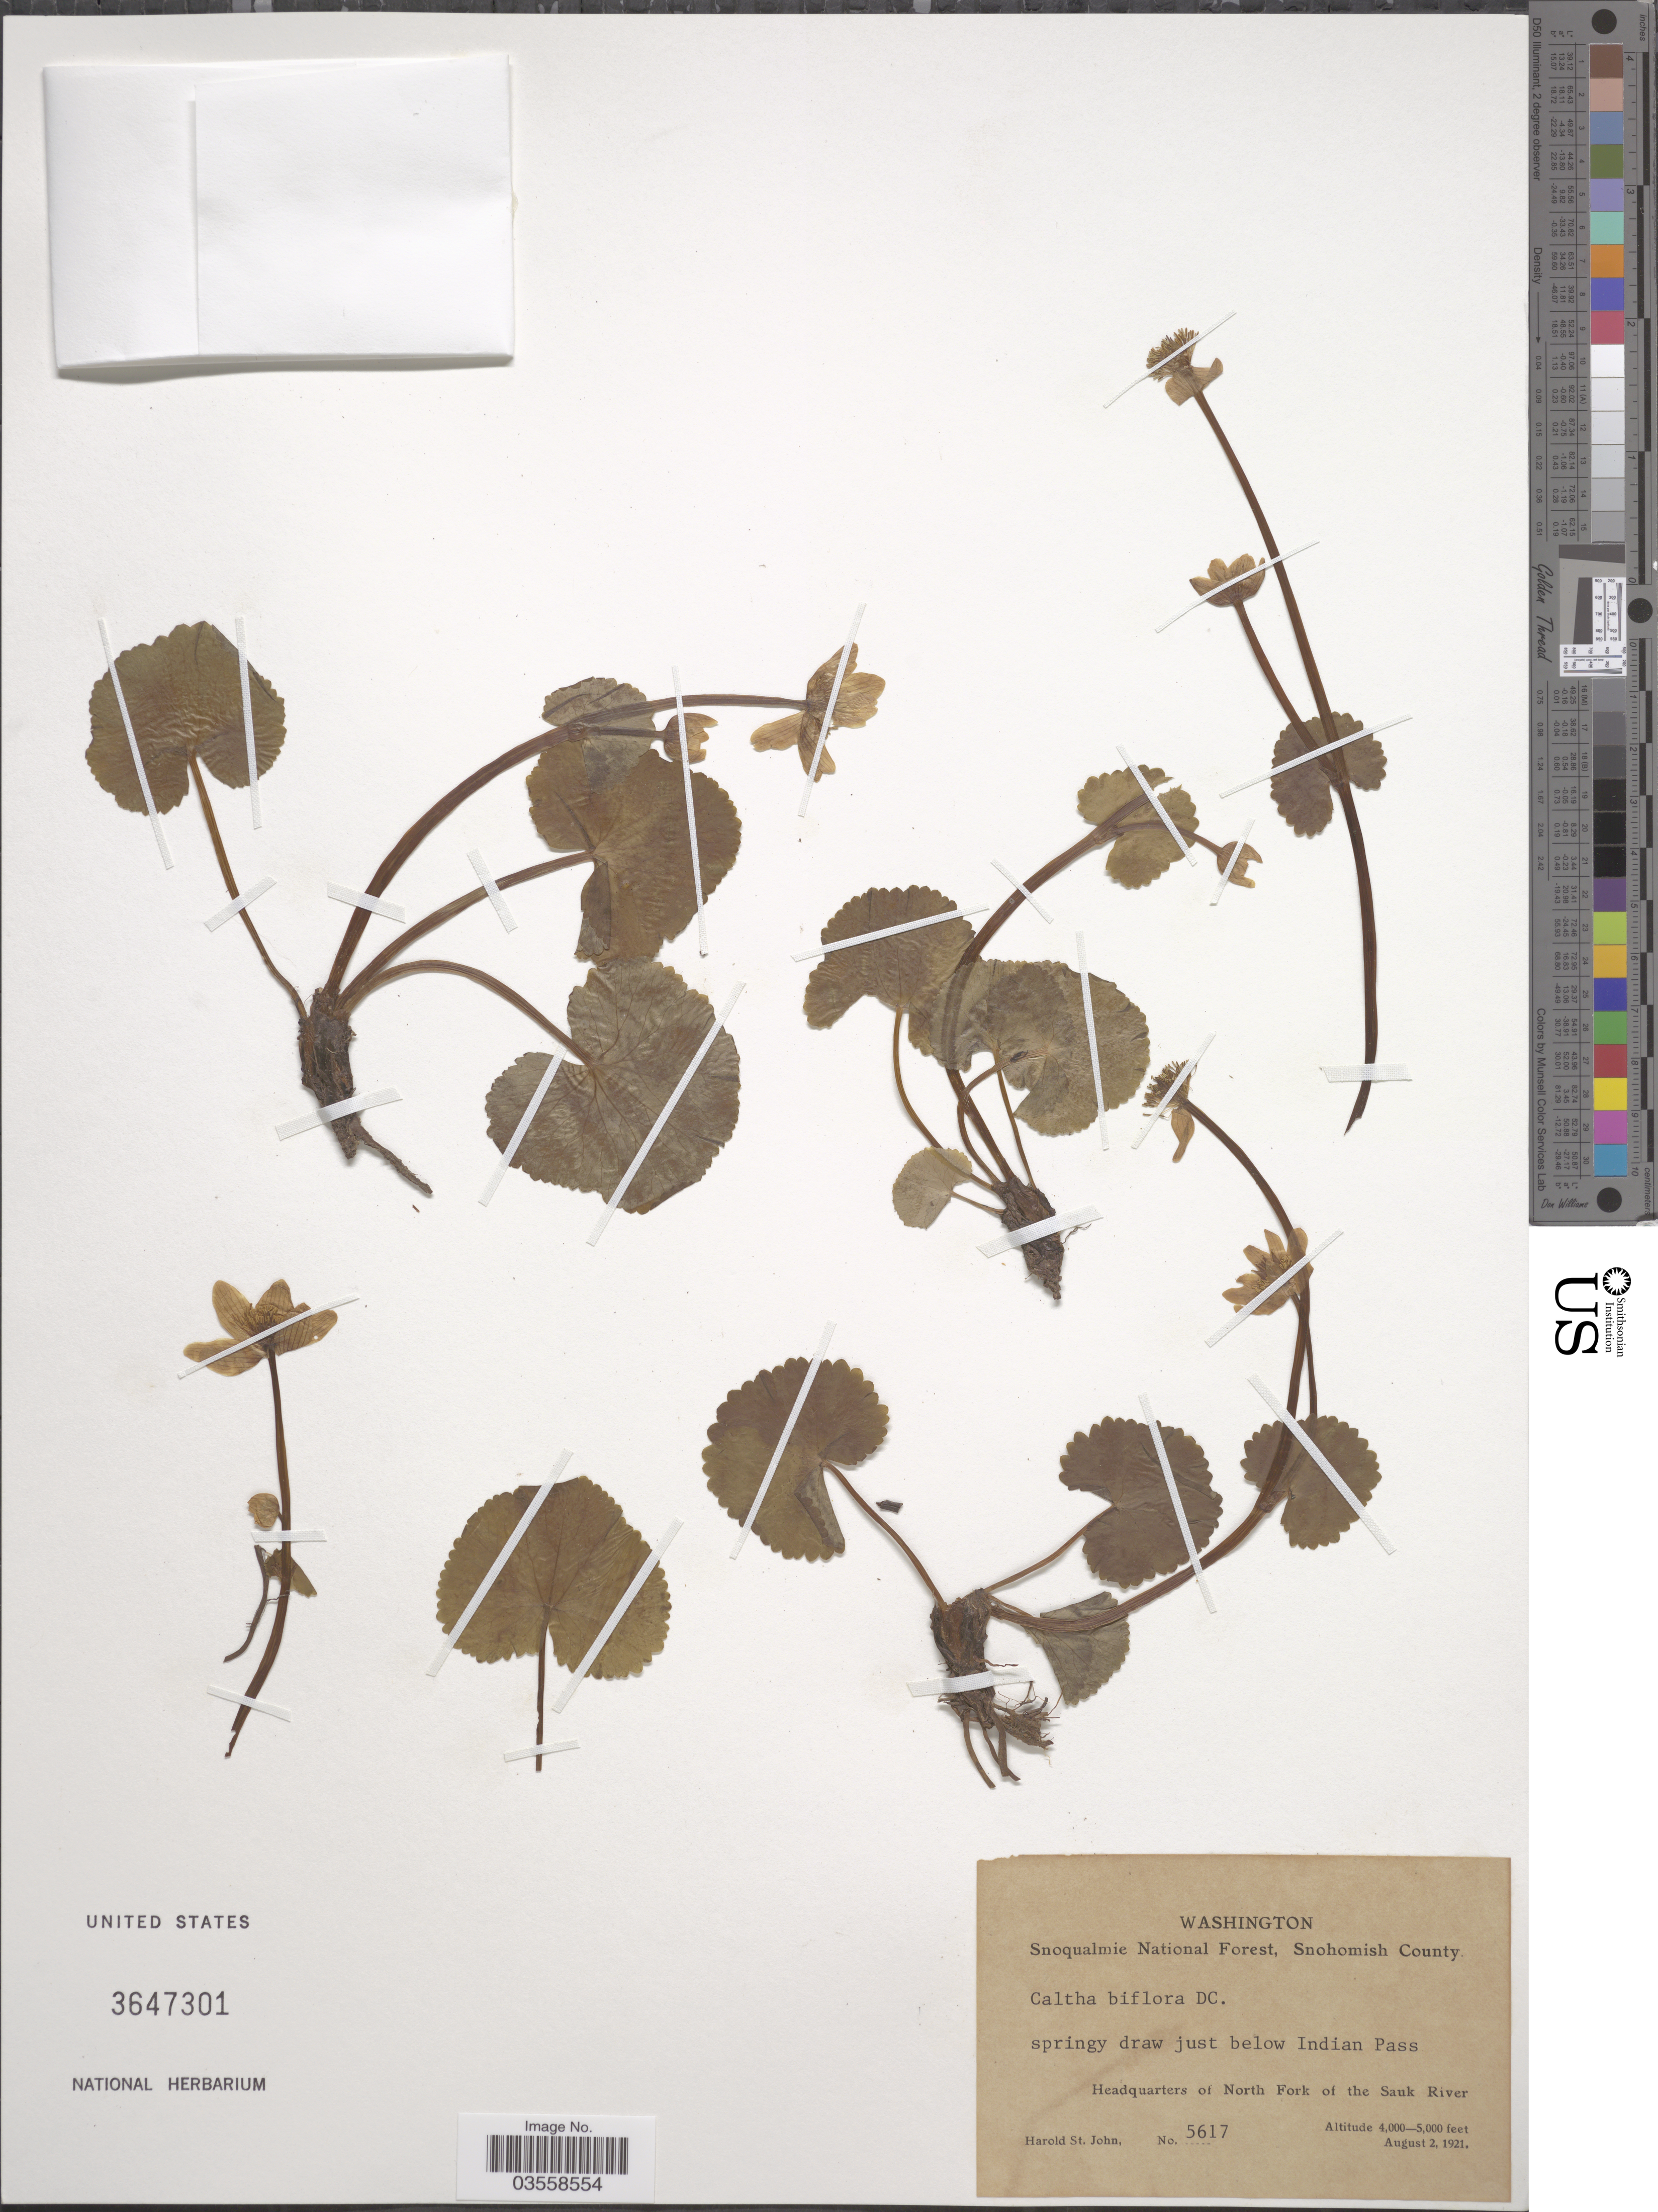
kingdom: Plantae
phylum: Tracheophyta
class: Magnoliopsida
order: Ranunculales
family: Ranunculaceae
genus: Caltha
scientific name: Caltha biflora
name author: DC.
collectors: H. St. John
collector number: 5617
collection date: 1921-08-02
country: United States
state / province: Washington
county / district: Snohomish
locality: Snoqualmie National Forest, Snohomish County. Springy draw just below Indian Pass. Headquarters of North Fork of the Sauk River.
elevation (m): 1219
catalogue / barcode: US 3647301